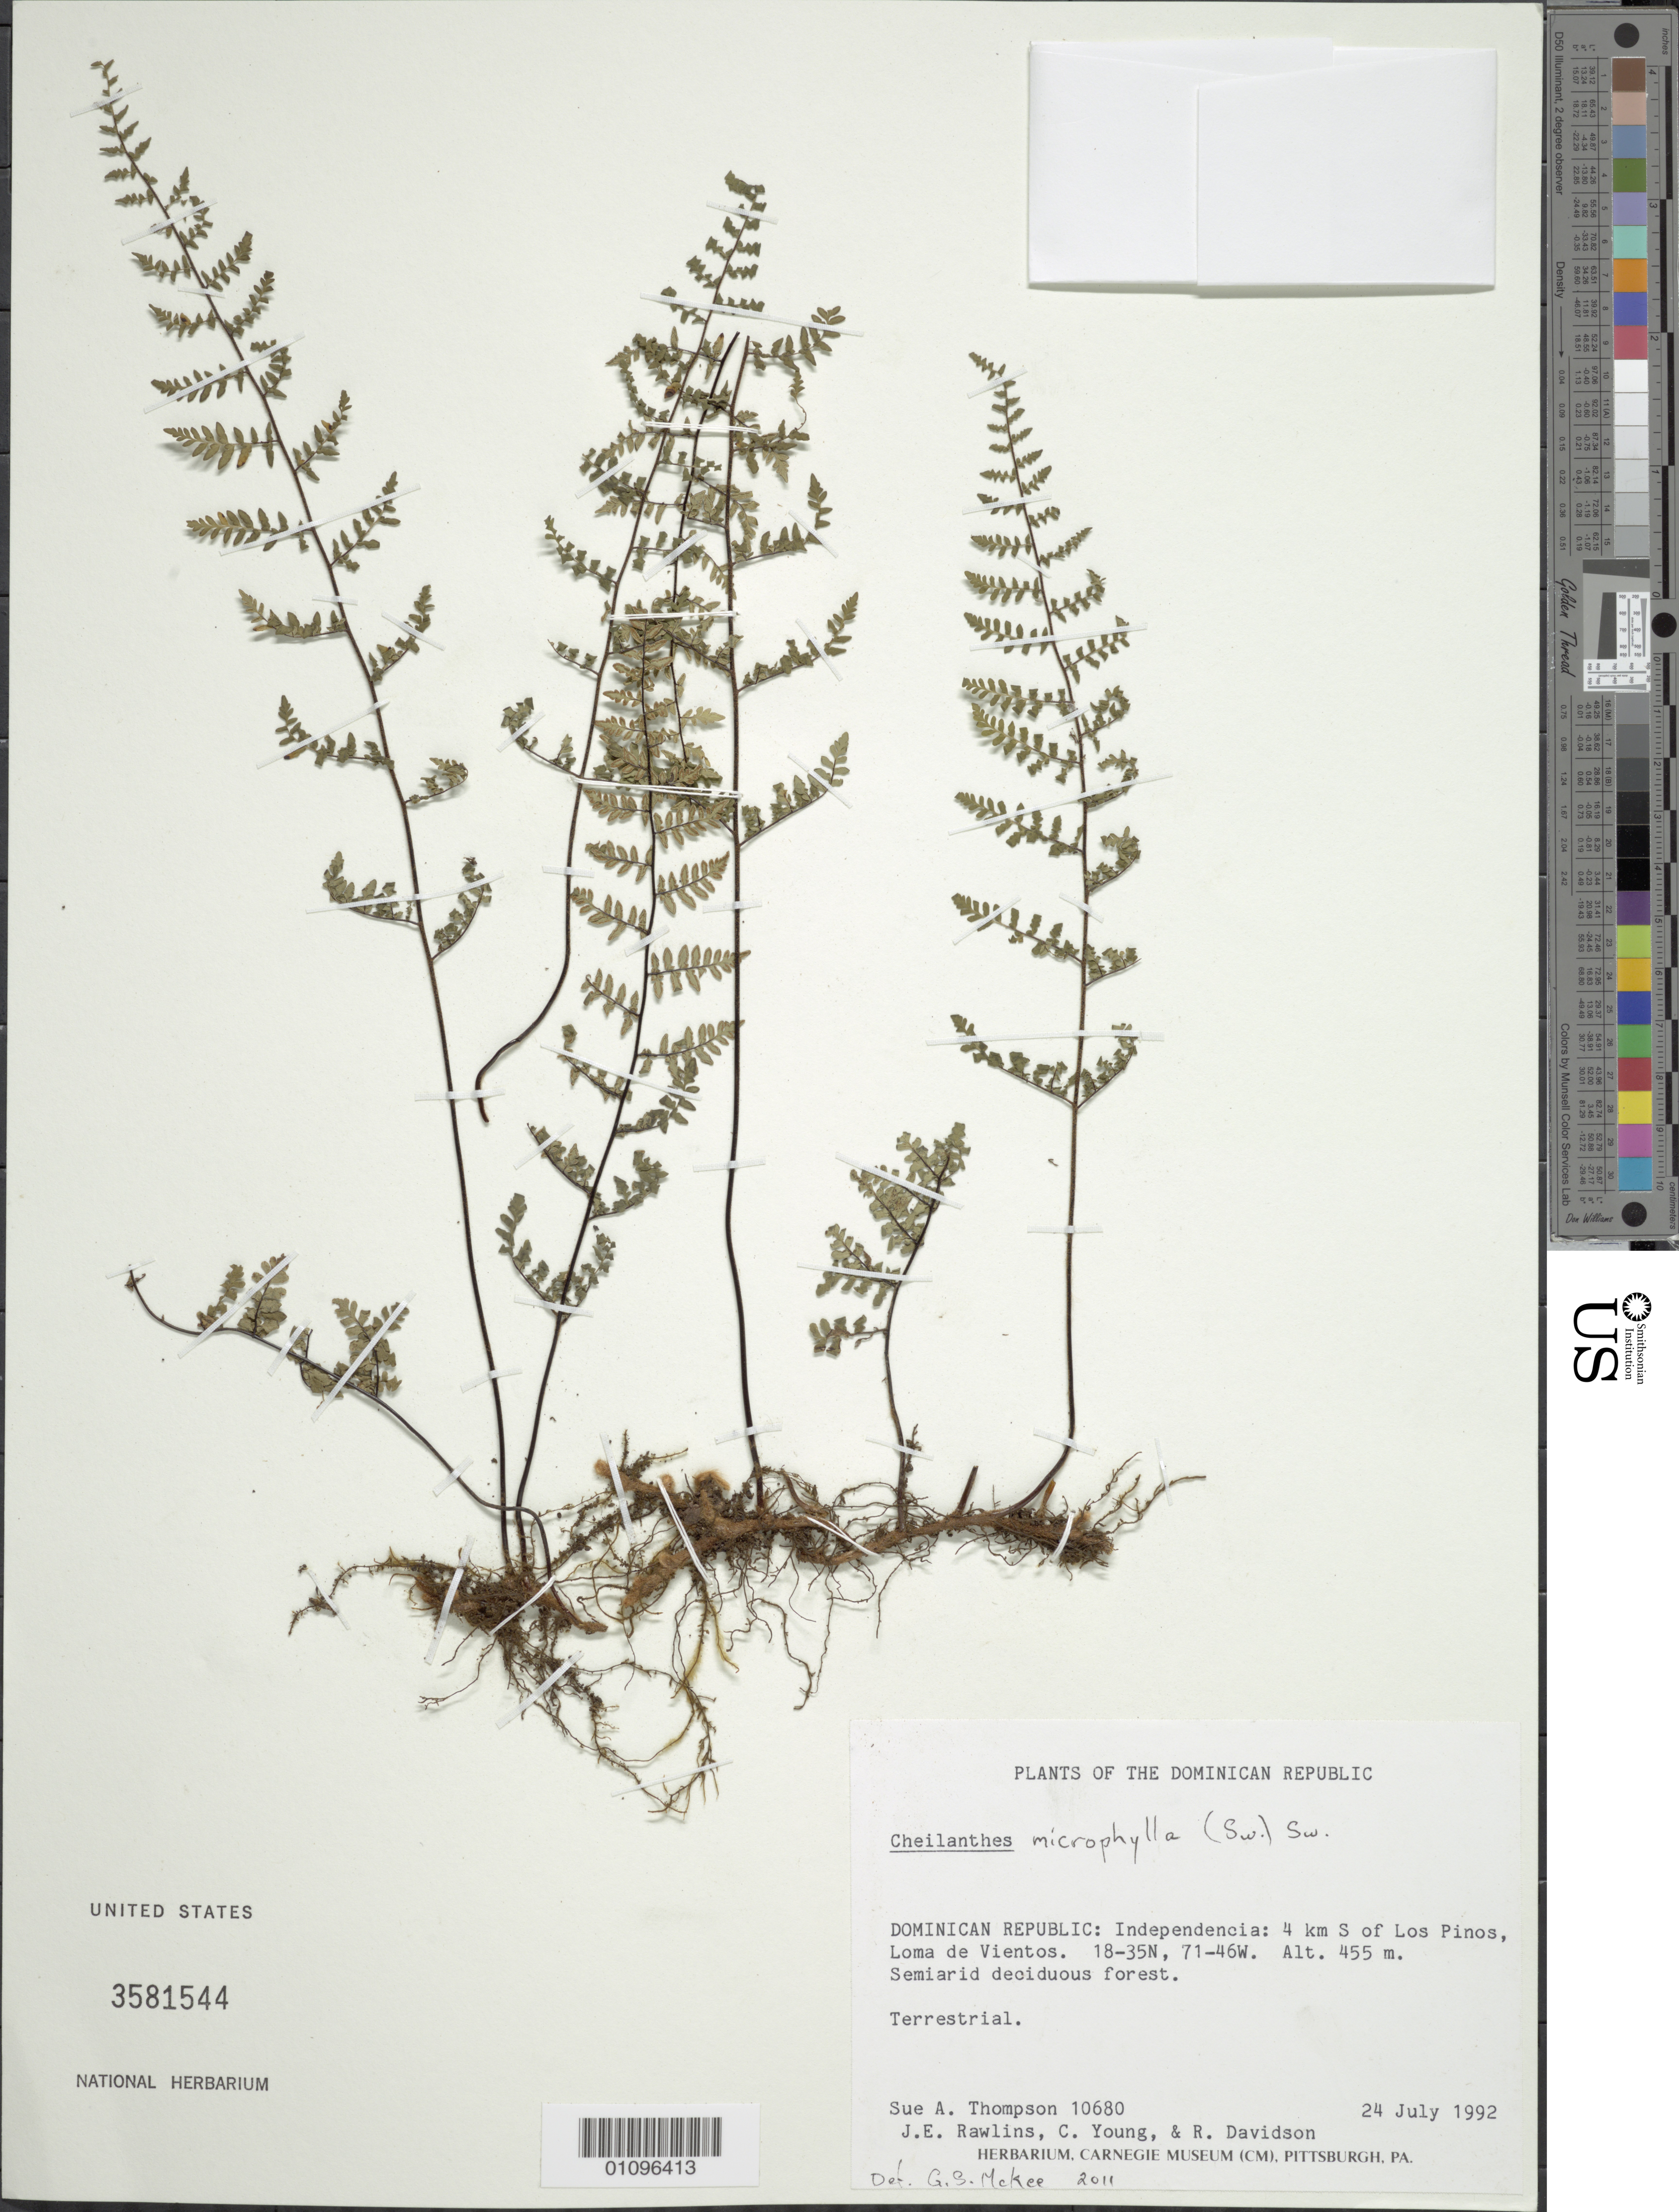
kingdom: Plantae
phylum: Tracheophyta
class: Polypodiopsida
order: Polypodiales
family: Pteridaceae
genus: Myriopteris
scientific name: Myriopteris microphylla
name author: (Sw.) Grusz & Windham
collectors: S. A. Thompson, J. Rawlins, C. Young & R. Davidson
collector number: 10680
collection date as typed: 24 Jul 1992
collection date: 1992-07-24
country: Dominican Republic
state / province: Independencia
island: Hispaniola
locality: Loma de Vientos, 4 km S of Los Pinos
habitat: Semi-arid deciduous forest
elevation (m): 455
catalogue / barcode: US 3581544